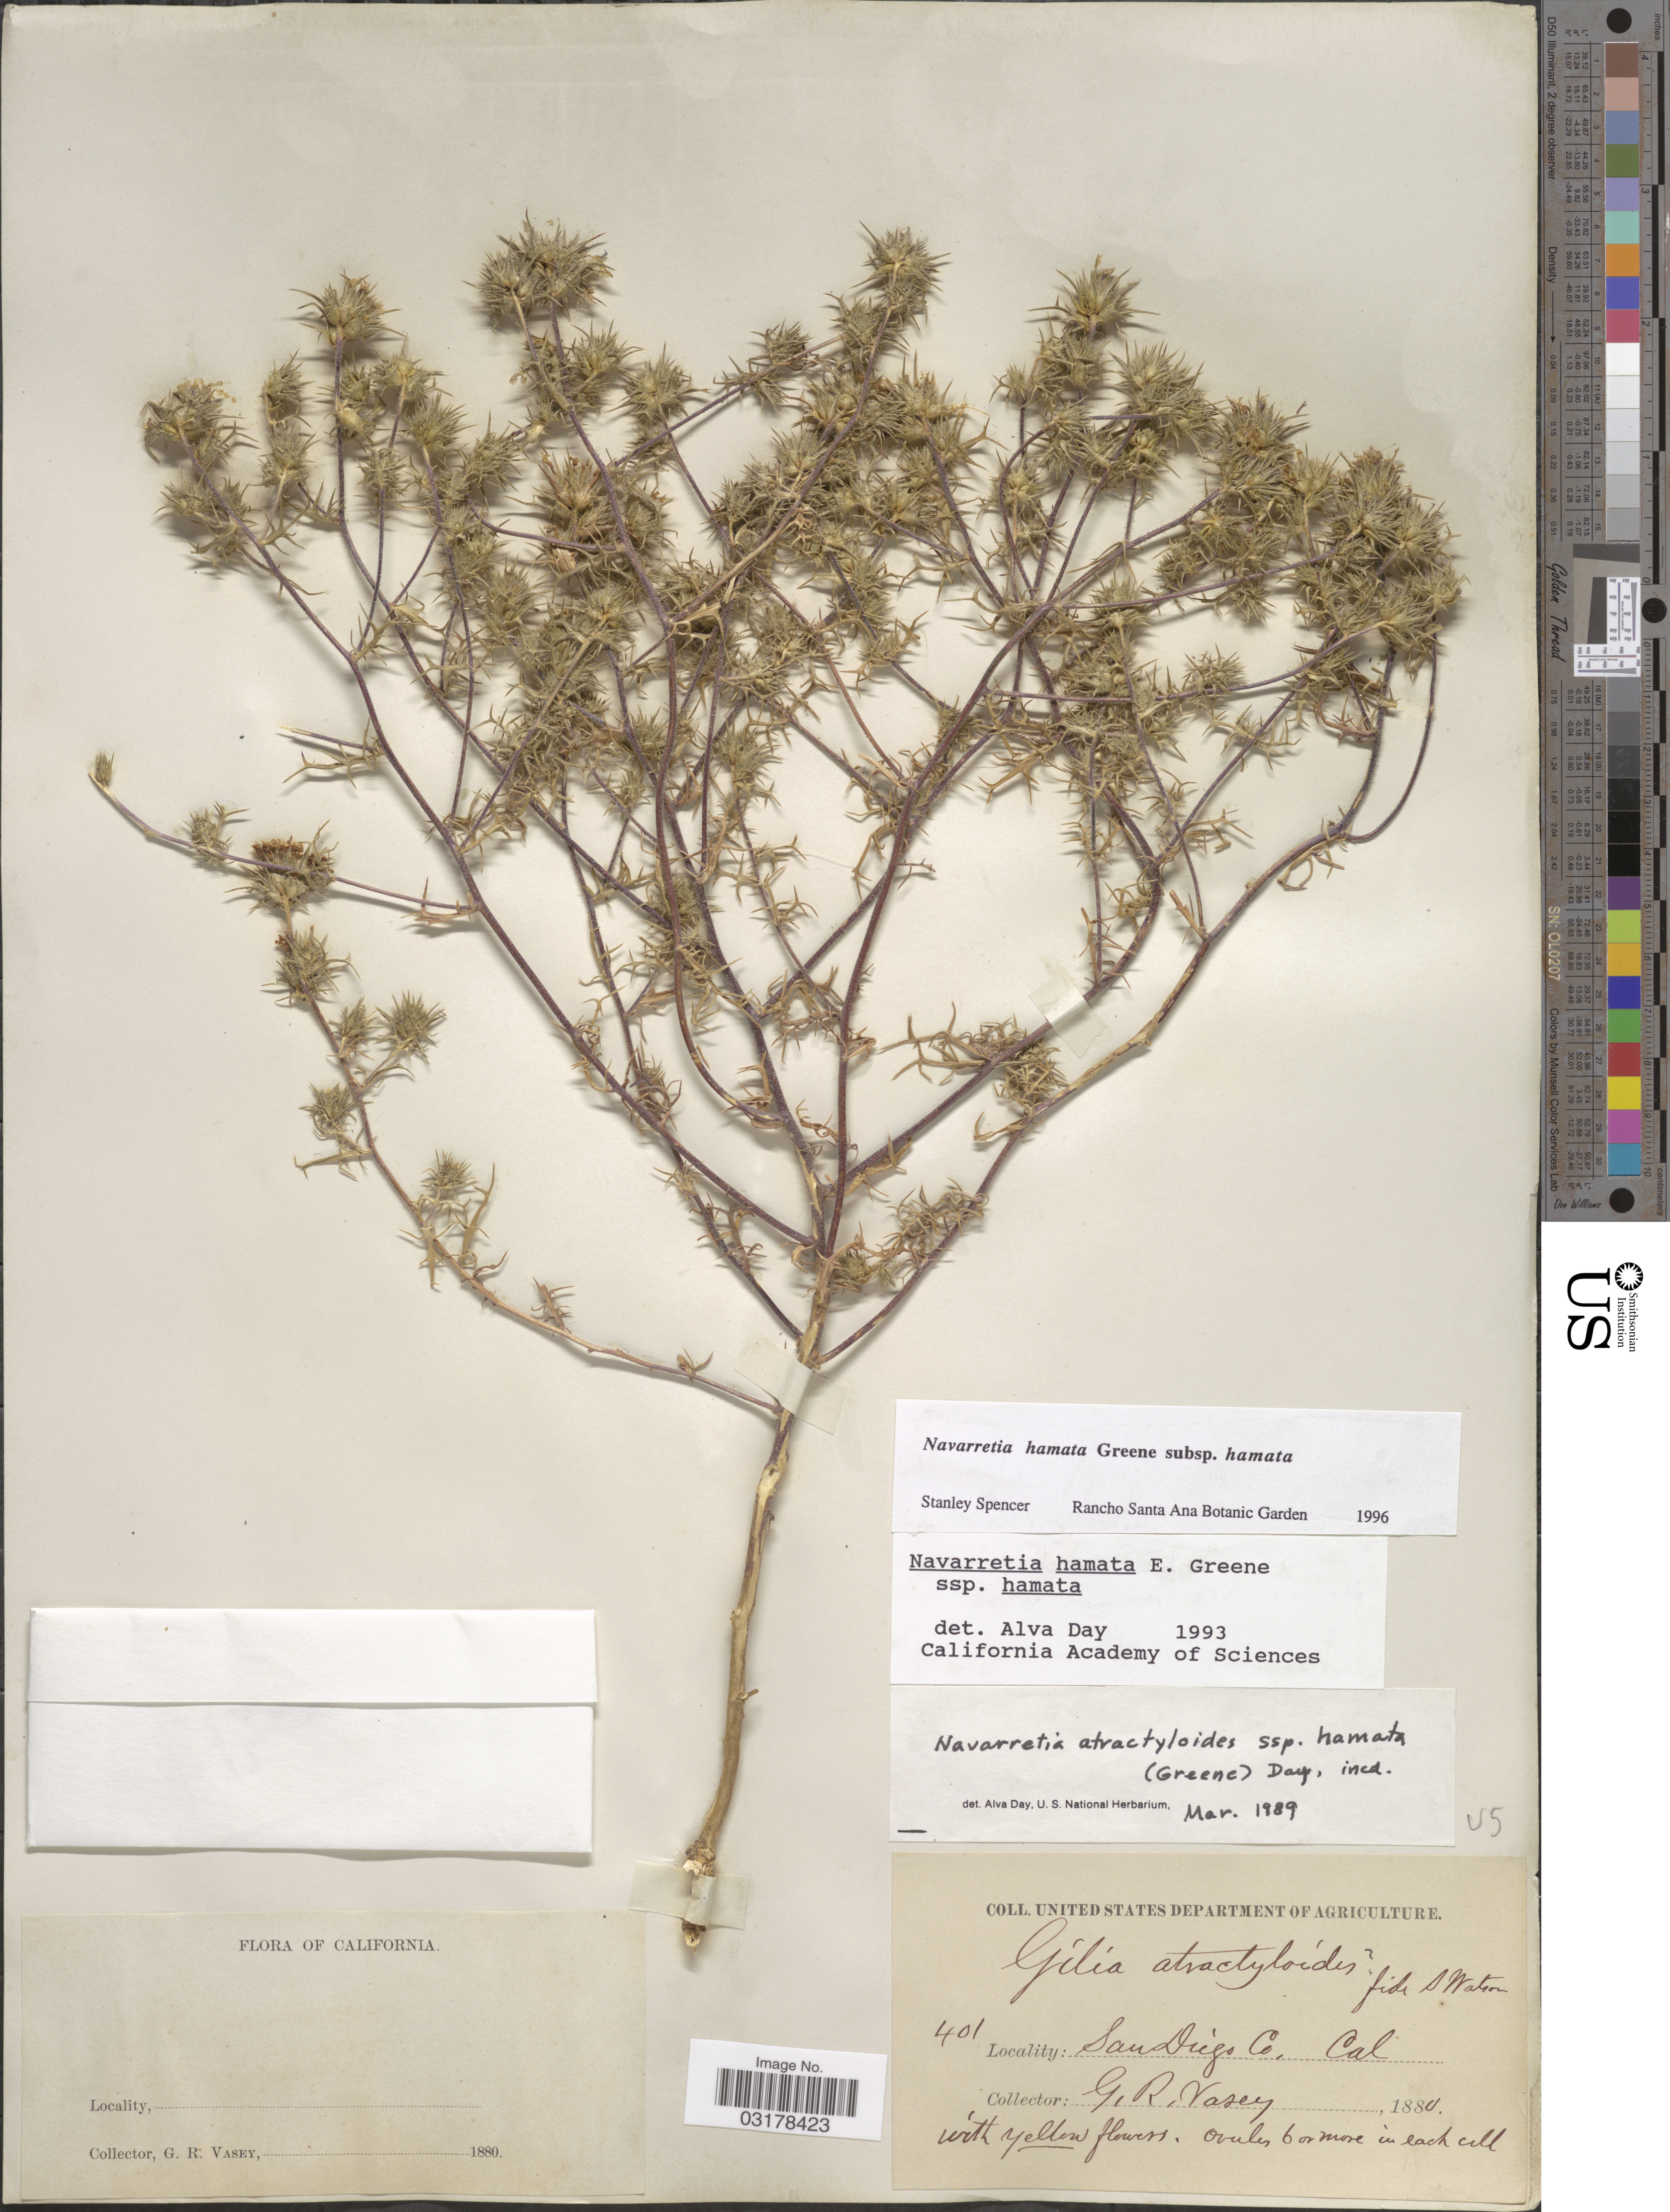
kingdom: Plantae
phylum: Tracheophyta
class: Magnoliopsida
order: Ericales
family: Polemoniaceae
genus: Navarretia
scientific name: Navarretia hamata var. hamata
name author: Greene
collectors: G. R. Vasey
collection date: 1880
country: United States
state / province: California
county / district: San Diego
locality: San Diego Co. Cal.